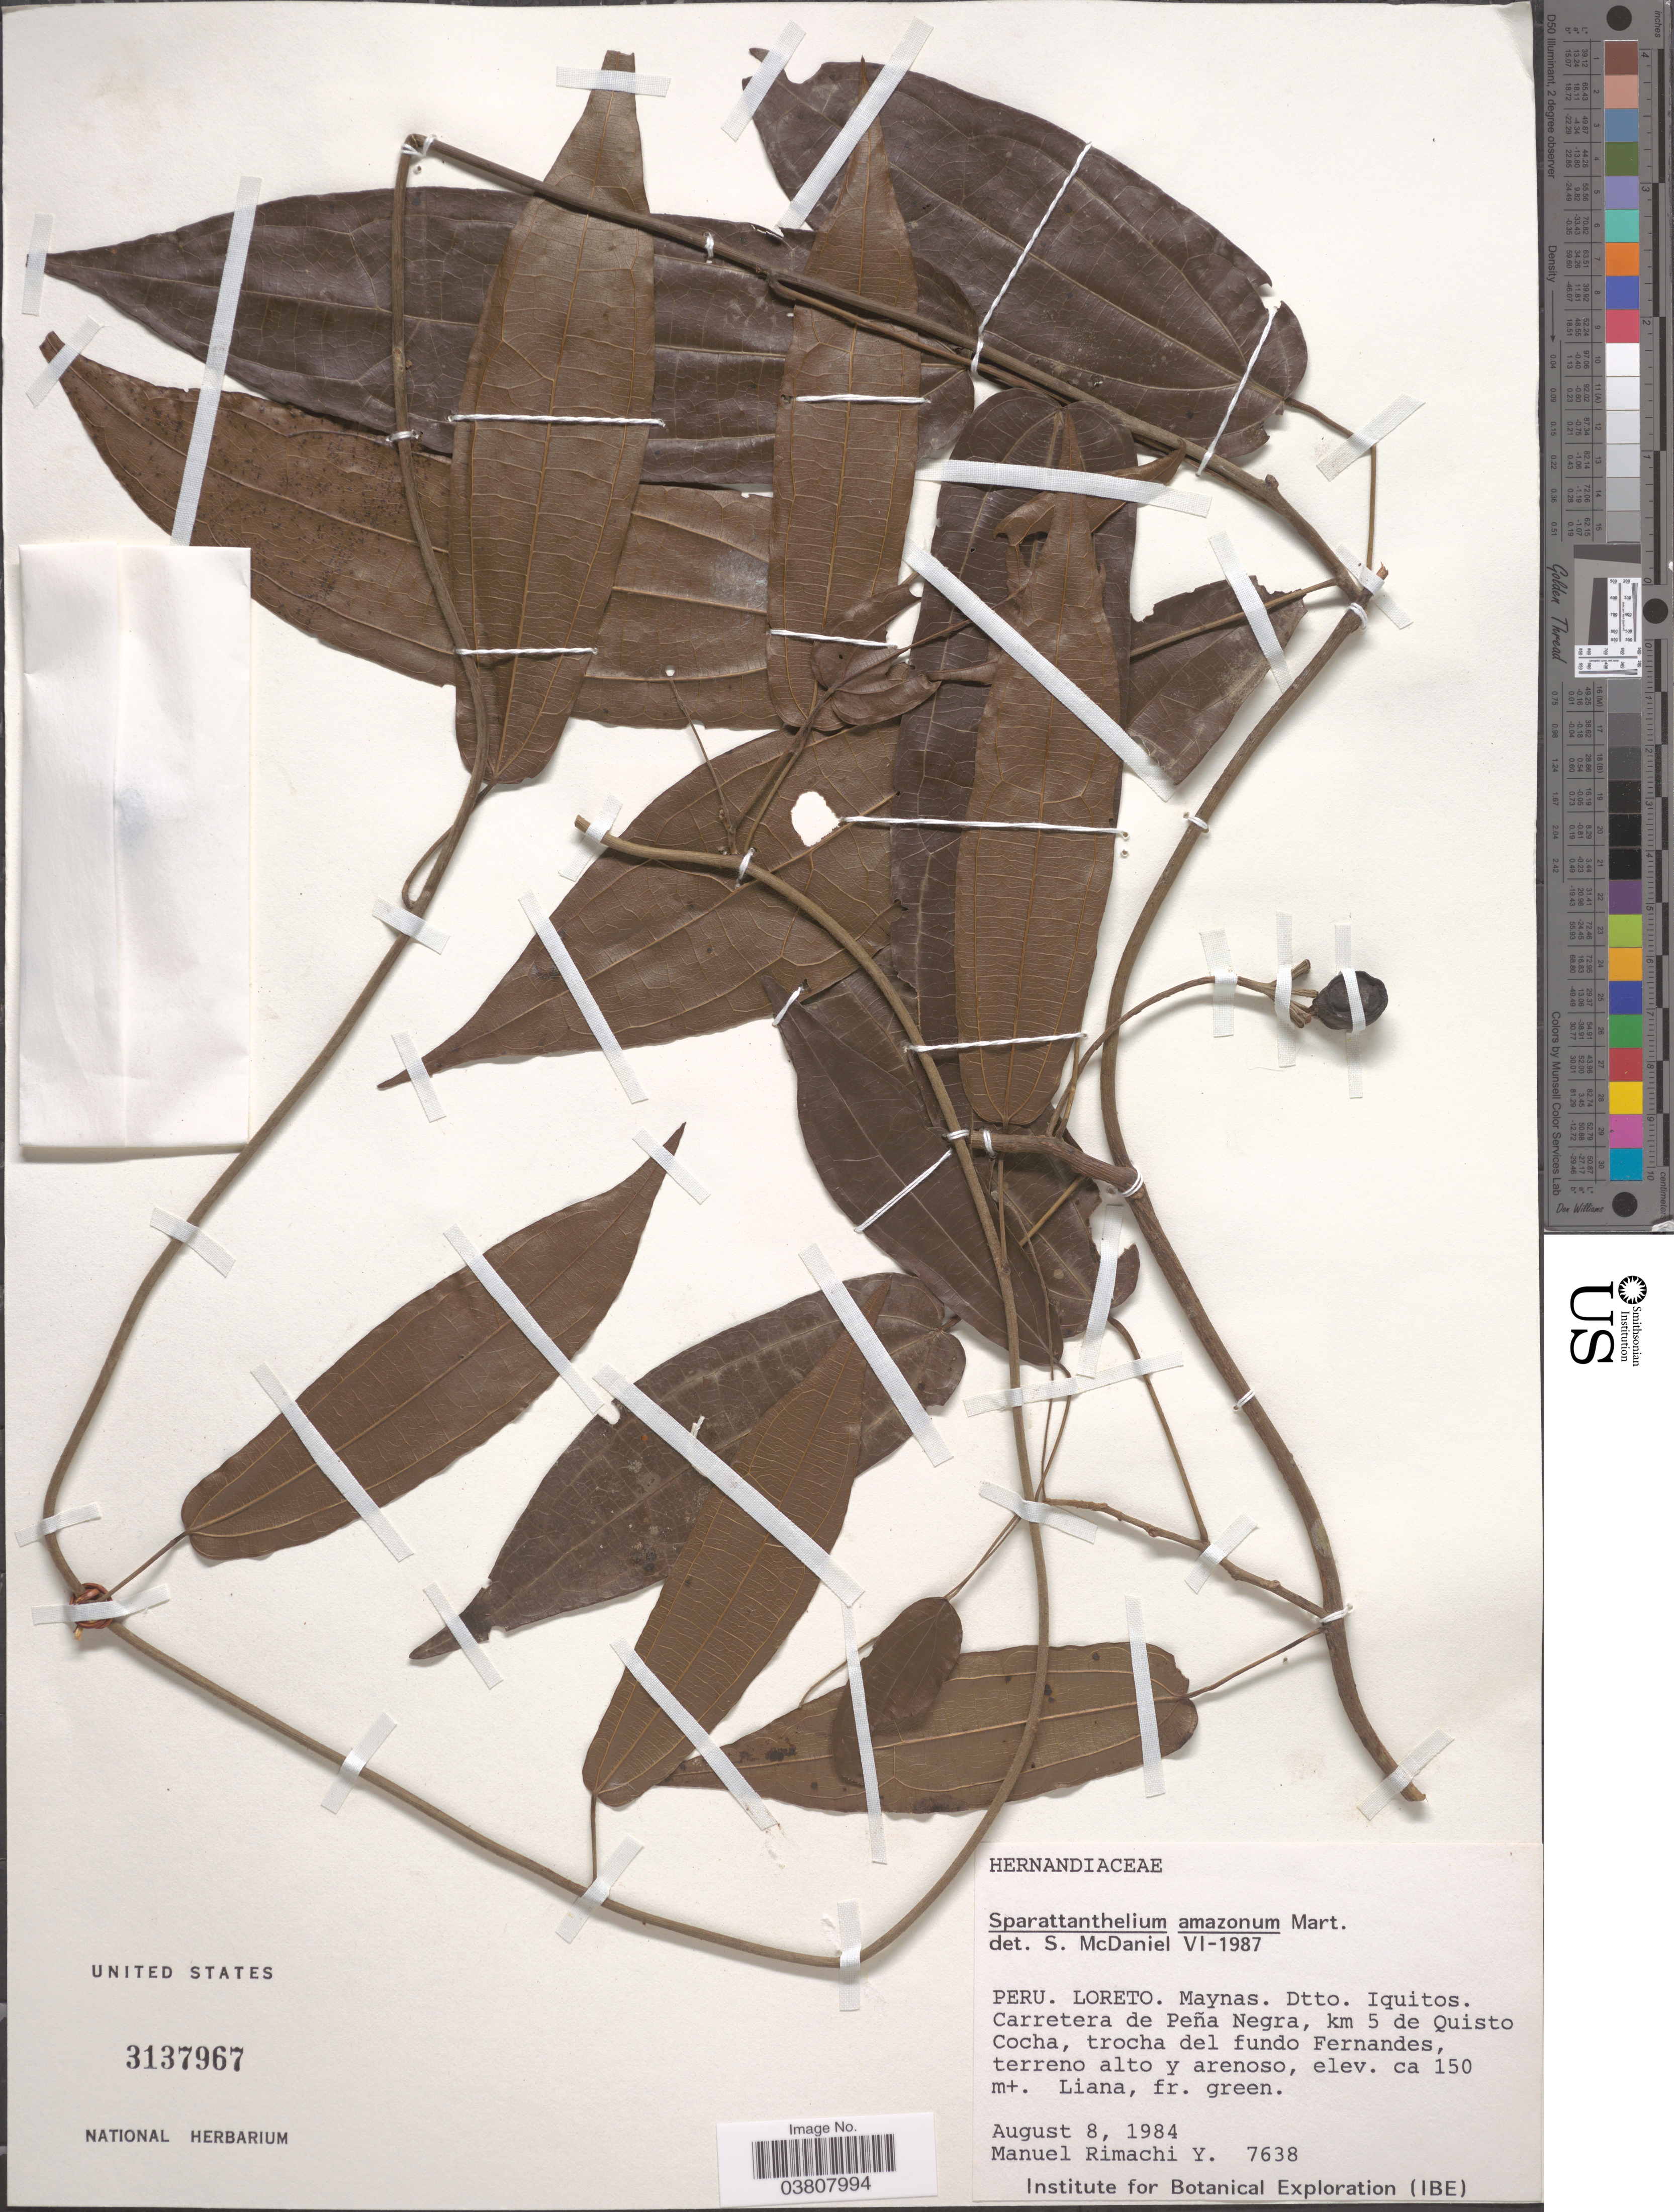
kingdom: Plantae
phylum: Tracheophyta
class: Magnoliopsida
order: Ranunculales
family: Menispermaceae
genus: Sciadotenia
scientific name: Sciadotenia sp.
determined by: Acevedo-Rodríguez, P., (BOT), Smithsonian Institution - National Museum of Natural History (UNITED STATES)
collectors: M. Rimachi Y.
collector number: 7638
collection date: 1984-08-08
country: Peru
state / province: Loreto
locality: Maynas. Dtto. Iquitos. Carretera de Peña Negra, km 5 de Quisto Cocha, trocha del fundo Fernandes, terreno alto y arenoso.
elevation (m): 150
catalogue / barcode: US 3137967